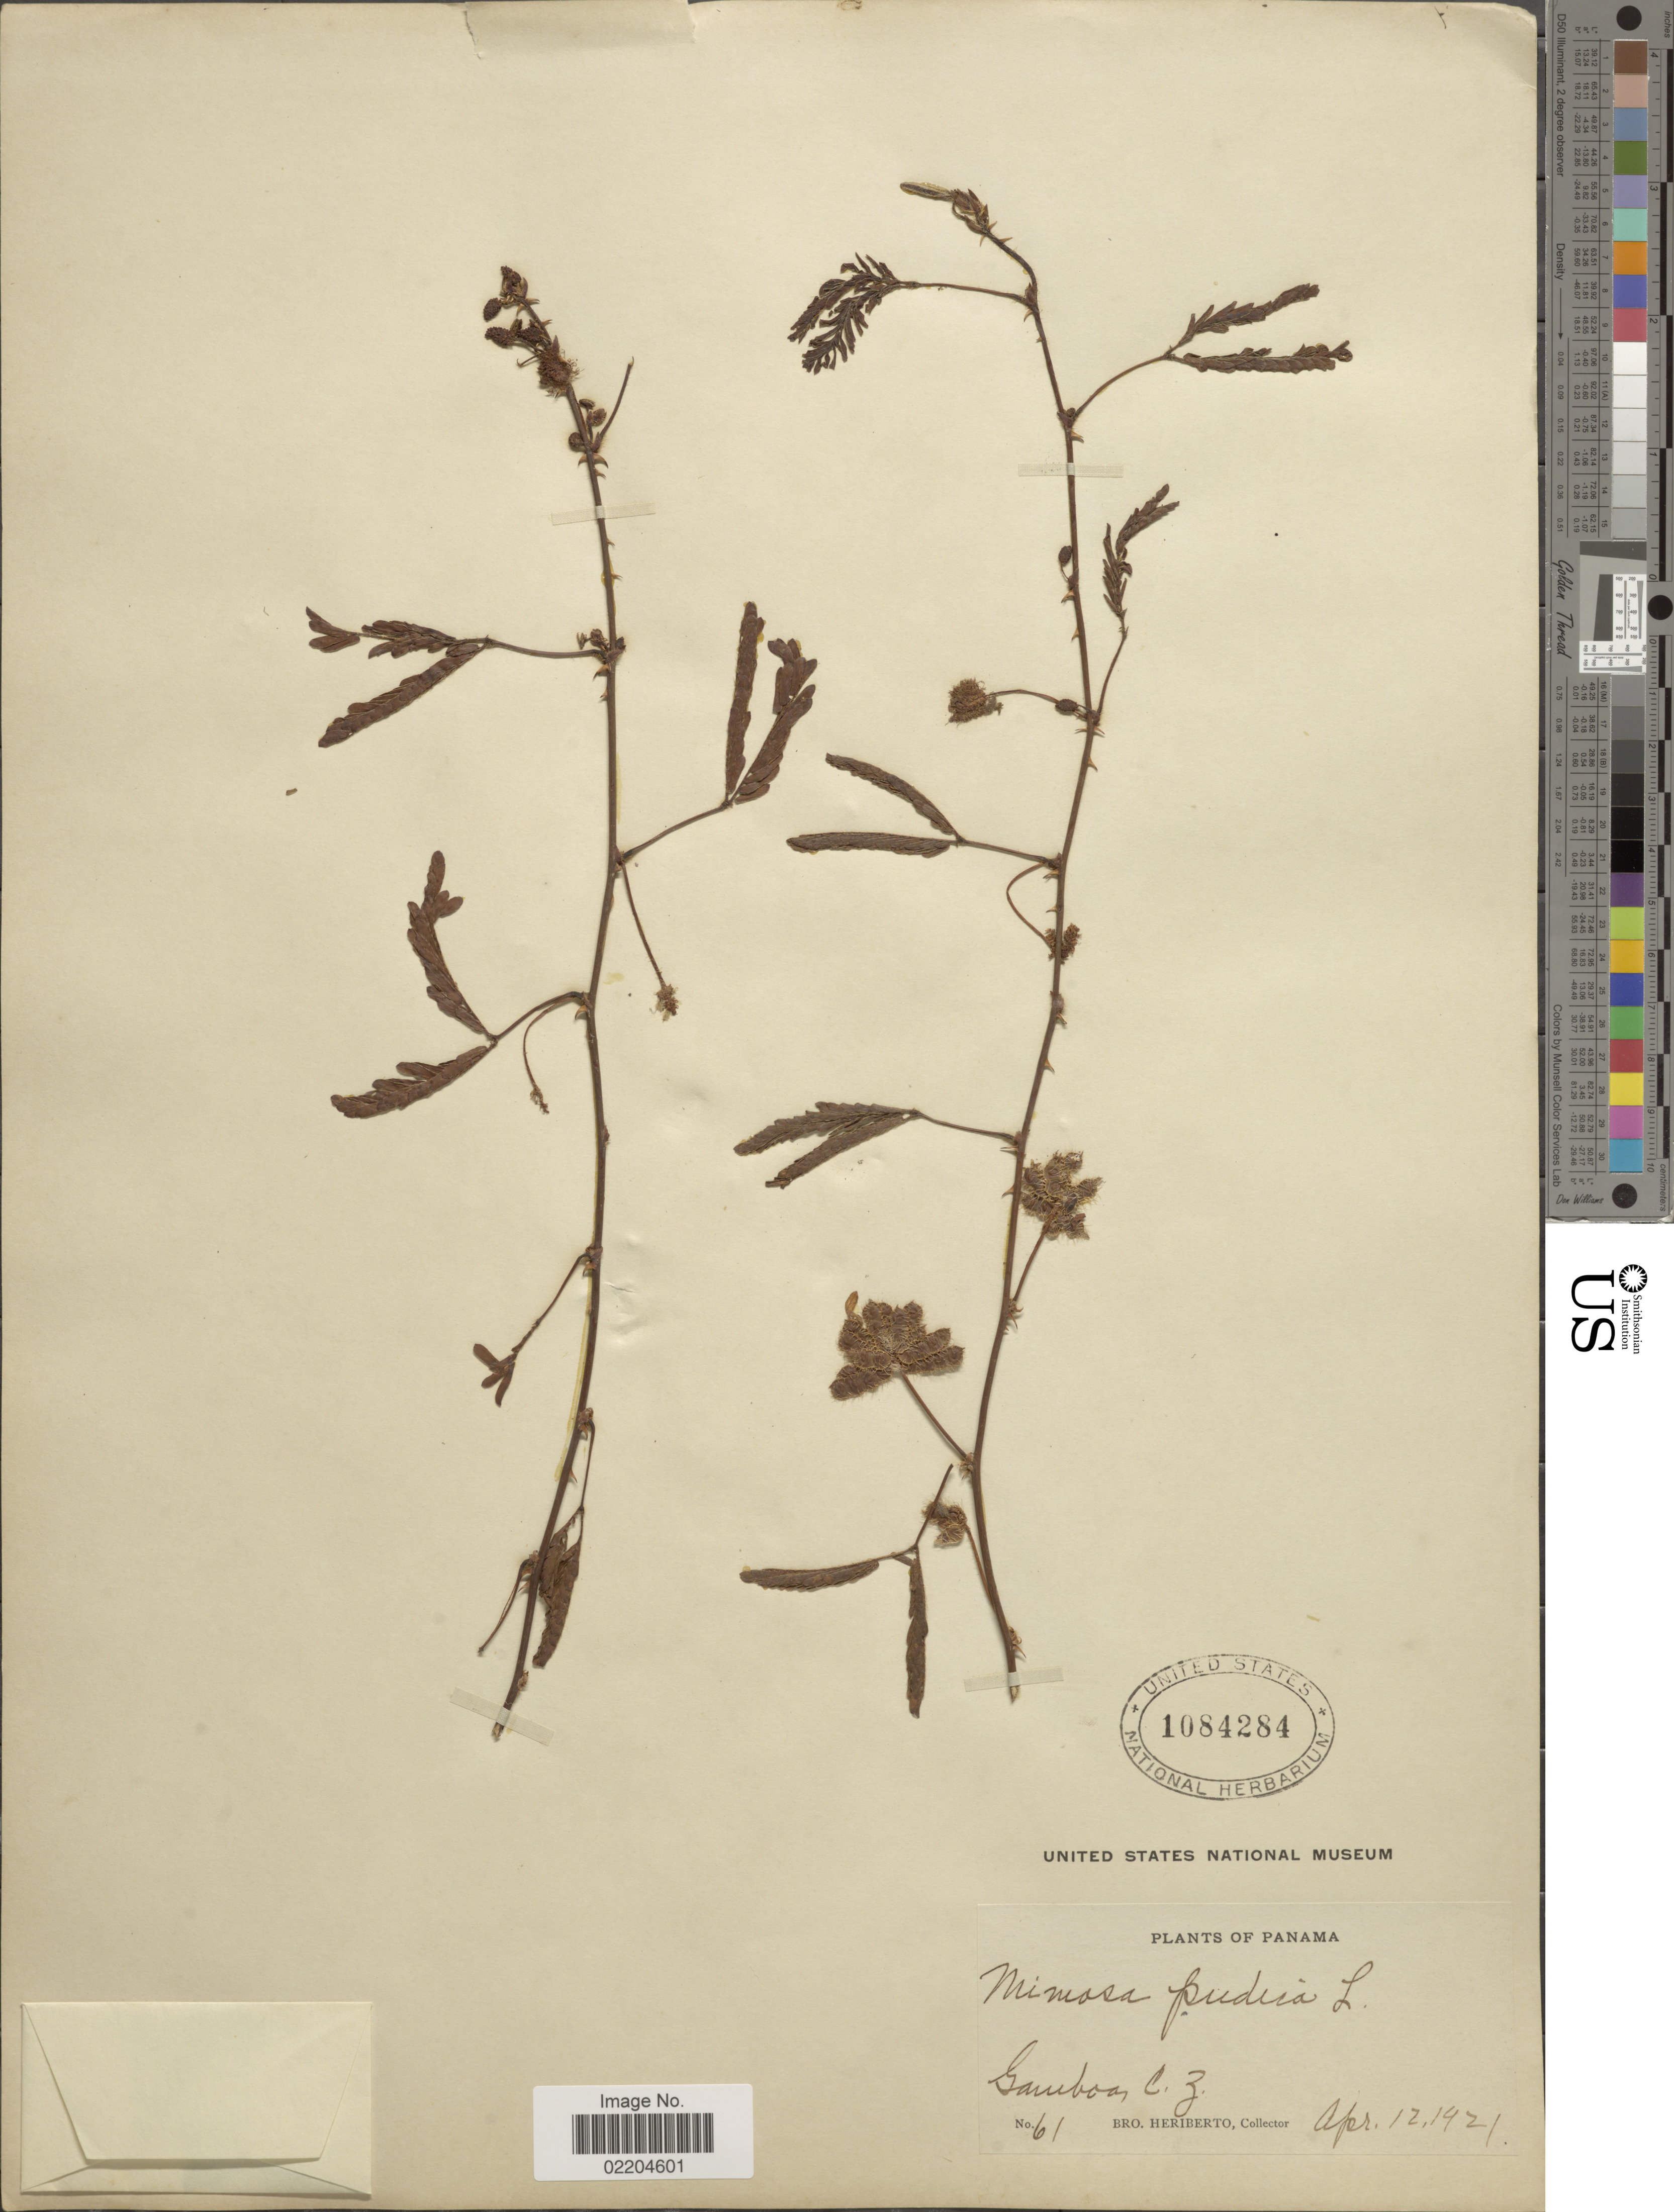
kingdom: Plantae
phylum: Tracheophyta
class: Magnoliopsida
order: Fabales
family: Fabaceae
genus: Mimosa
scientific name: Mimosa pudica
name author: L.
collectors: B. Heriberto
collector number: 61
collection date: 1921-04-12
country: Panama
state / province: Colón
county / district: Canal Zone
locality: Gamboa, C. Z. Panama.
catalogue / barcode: US 1084284